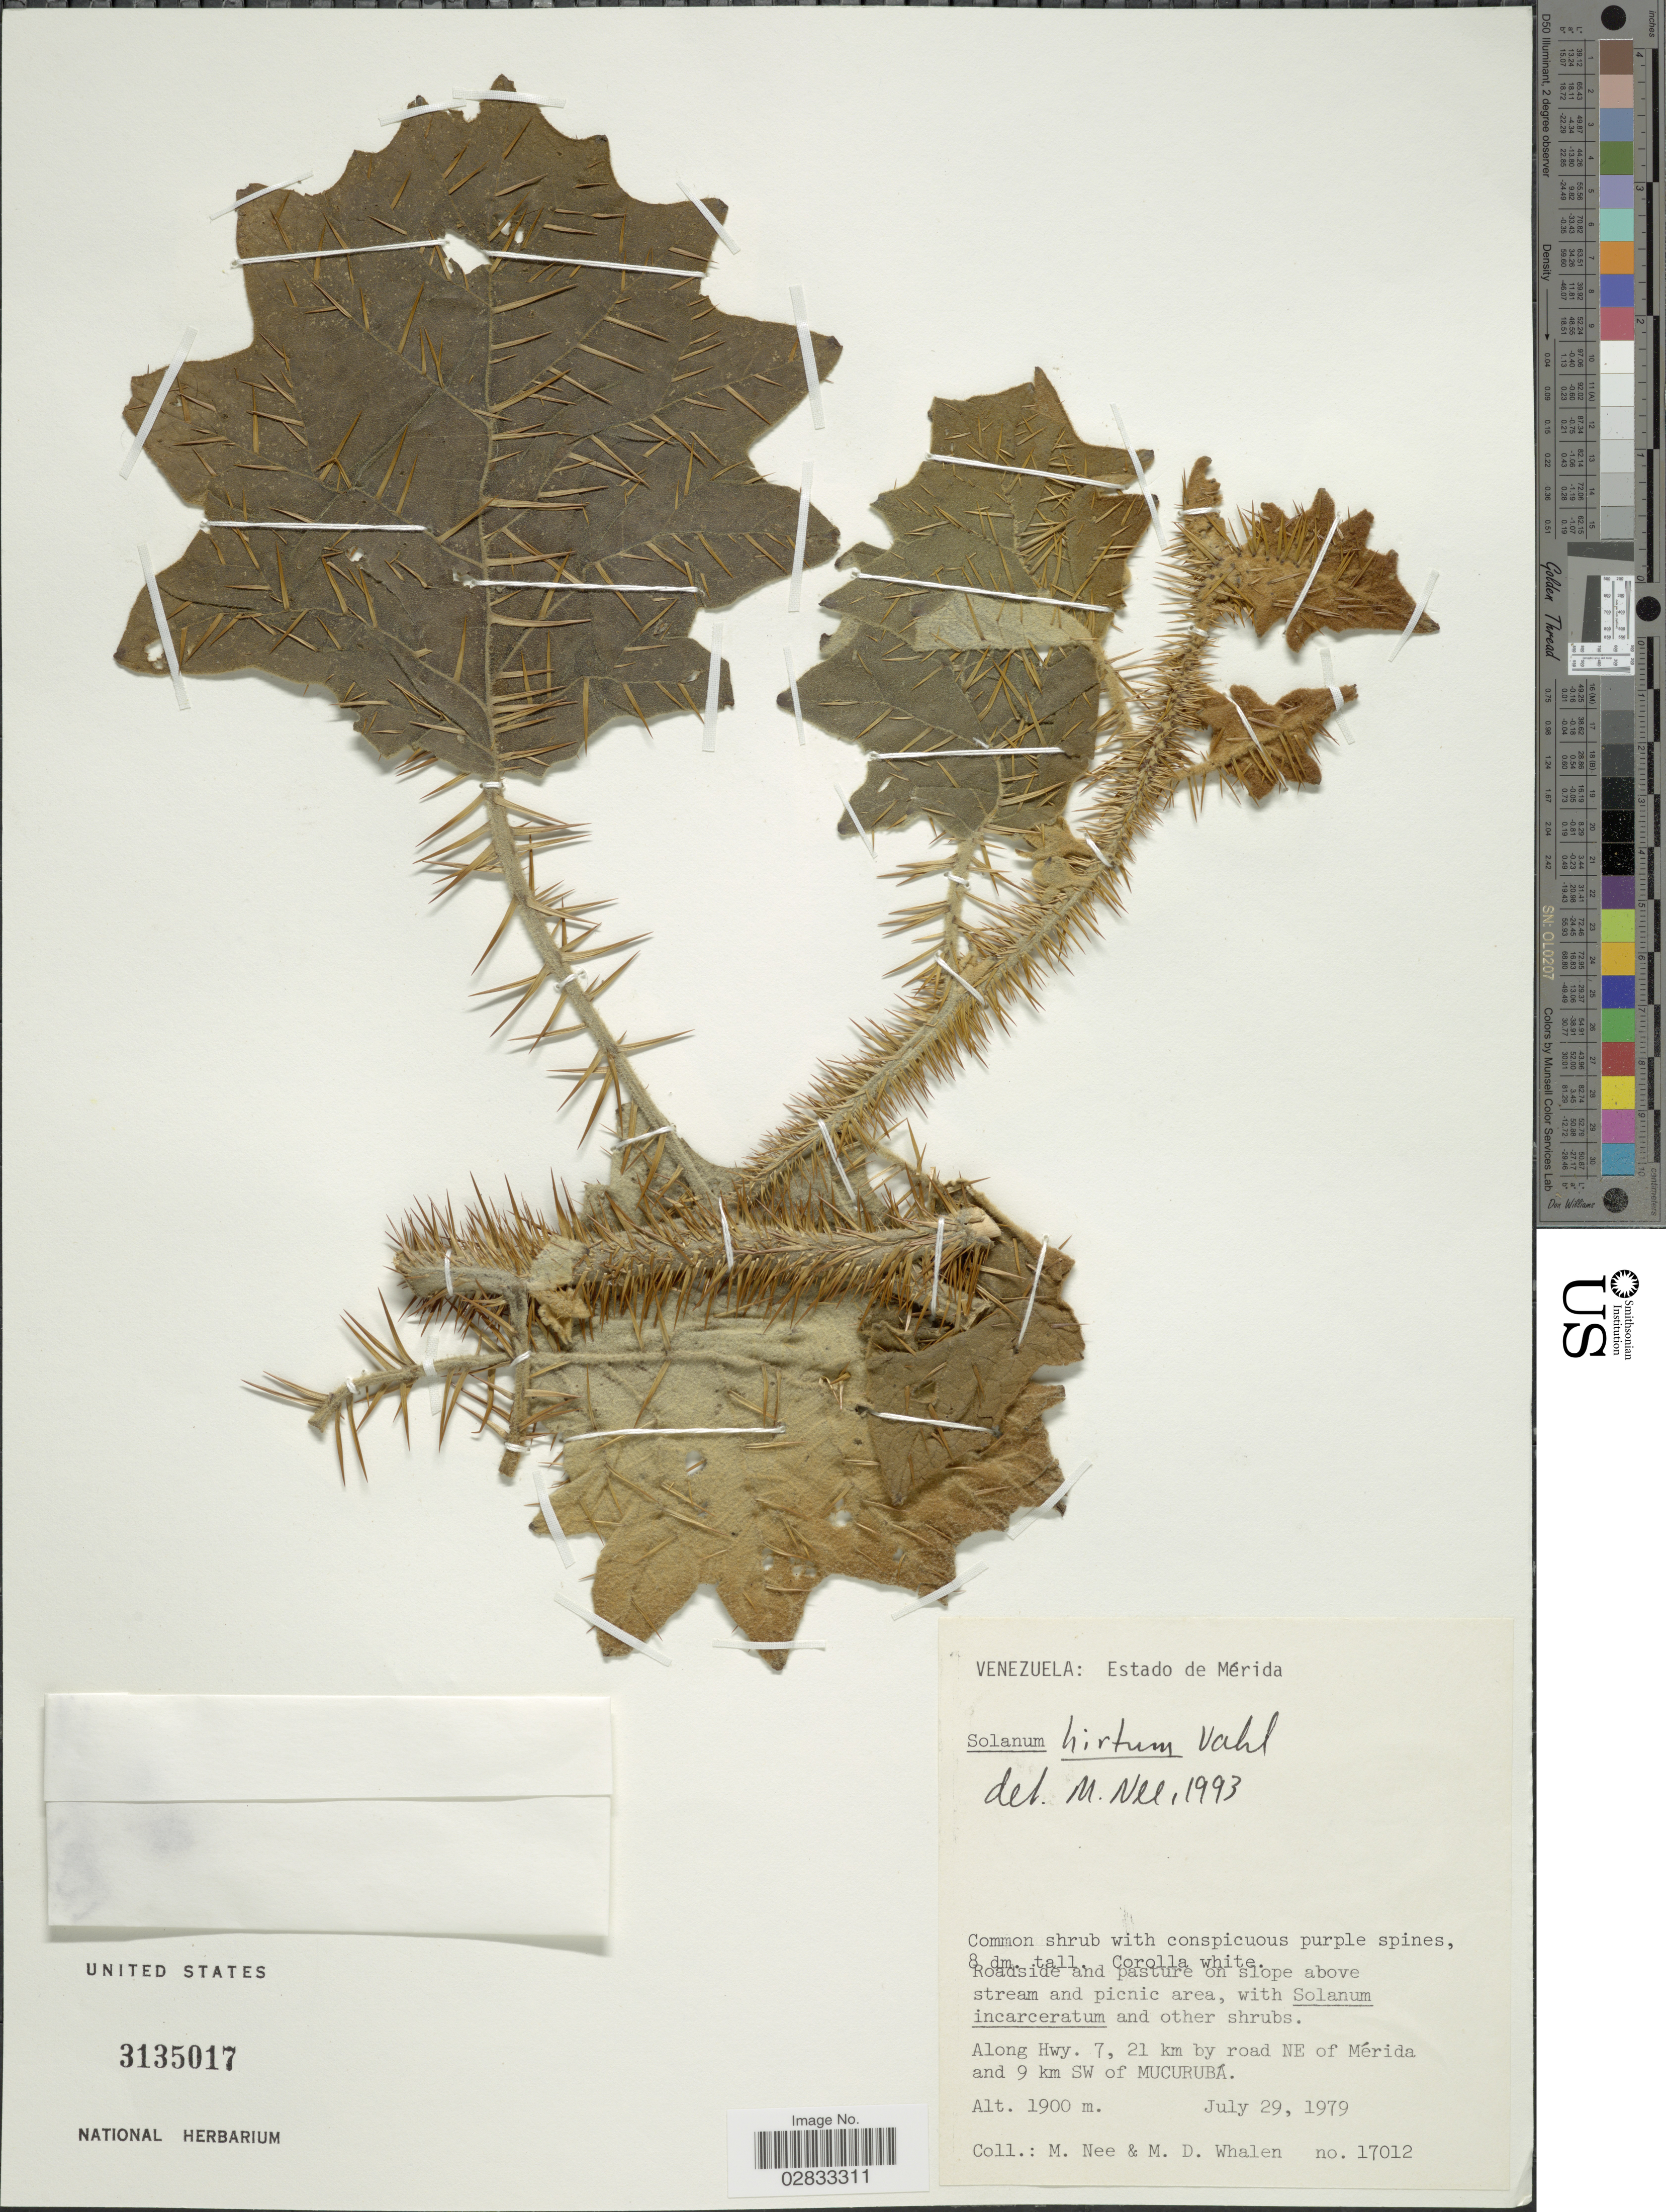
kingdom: Plantae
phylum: Tracheophyta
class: Magnoliopsida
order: Solanales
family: Solanaceae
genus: Solanum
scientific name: Solanum hirtum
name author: Vahl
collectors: M. Nee & M. Whalen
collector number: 17012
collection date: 1979-07-29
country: Venezuela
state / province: Mérida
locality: Along Hwy. 7, 21 km by road NE of Mérida and 9 km SW of Mucurubá.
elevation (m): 1900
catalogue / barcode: US 3135017